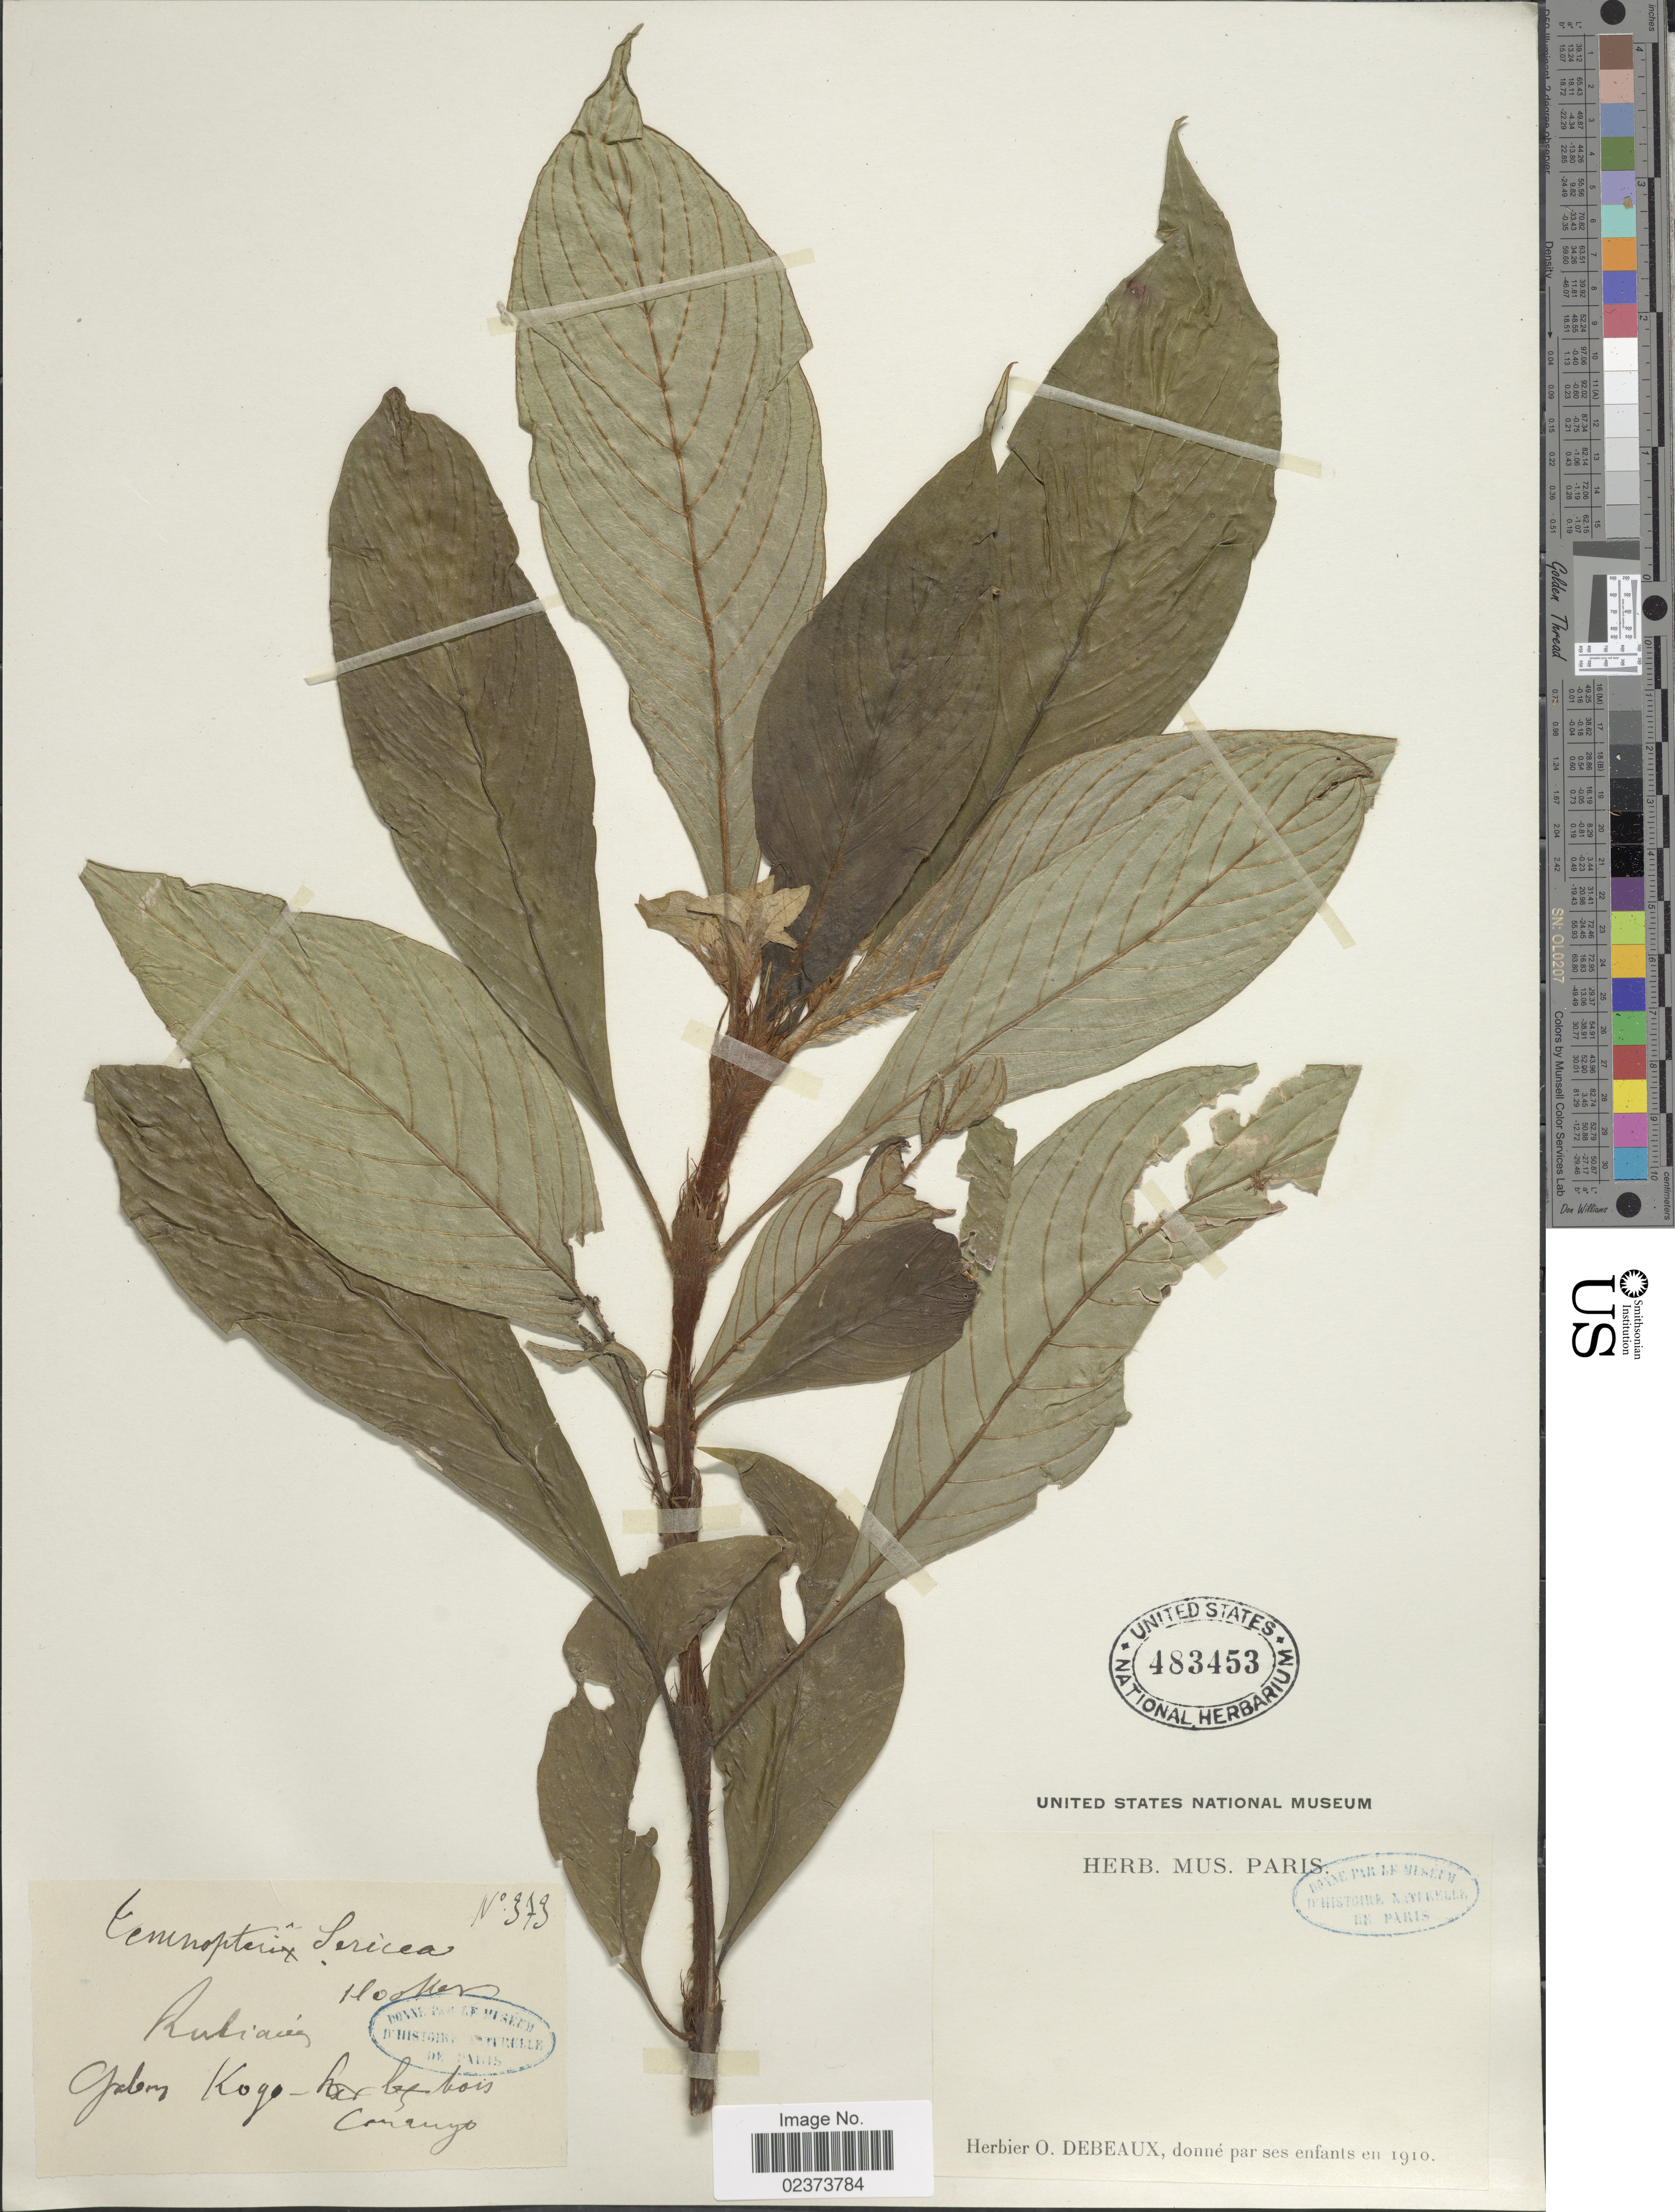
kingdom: Plantae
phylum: Tracheophyta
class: Magnoliopsida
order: Gentianales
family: Rubiaceae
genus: Temnopteryx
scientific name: Temnopteryx sericea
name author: Hook. f.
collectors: ex herb. O. Debeaux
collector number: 379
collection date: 1910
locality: Gobr Kogo, Het de bois, Canango [interpreted]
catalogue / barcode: US 483453